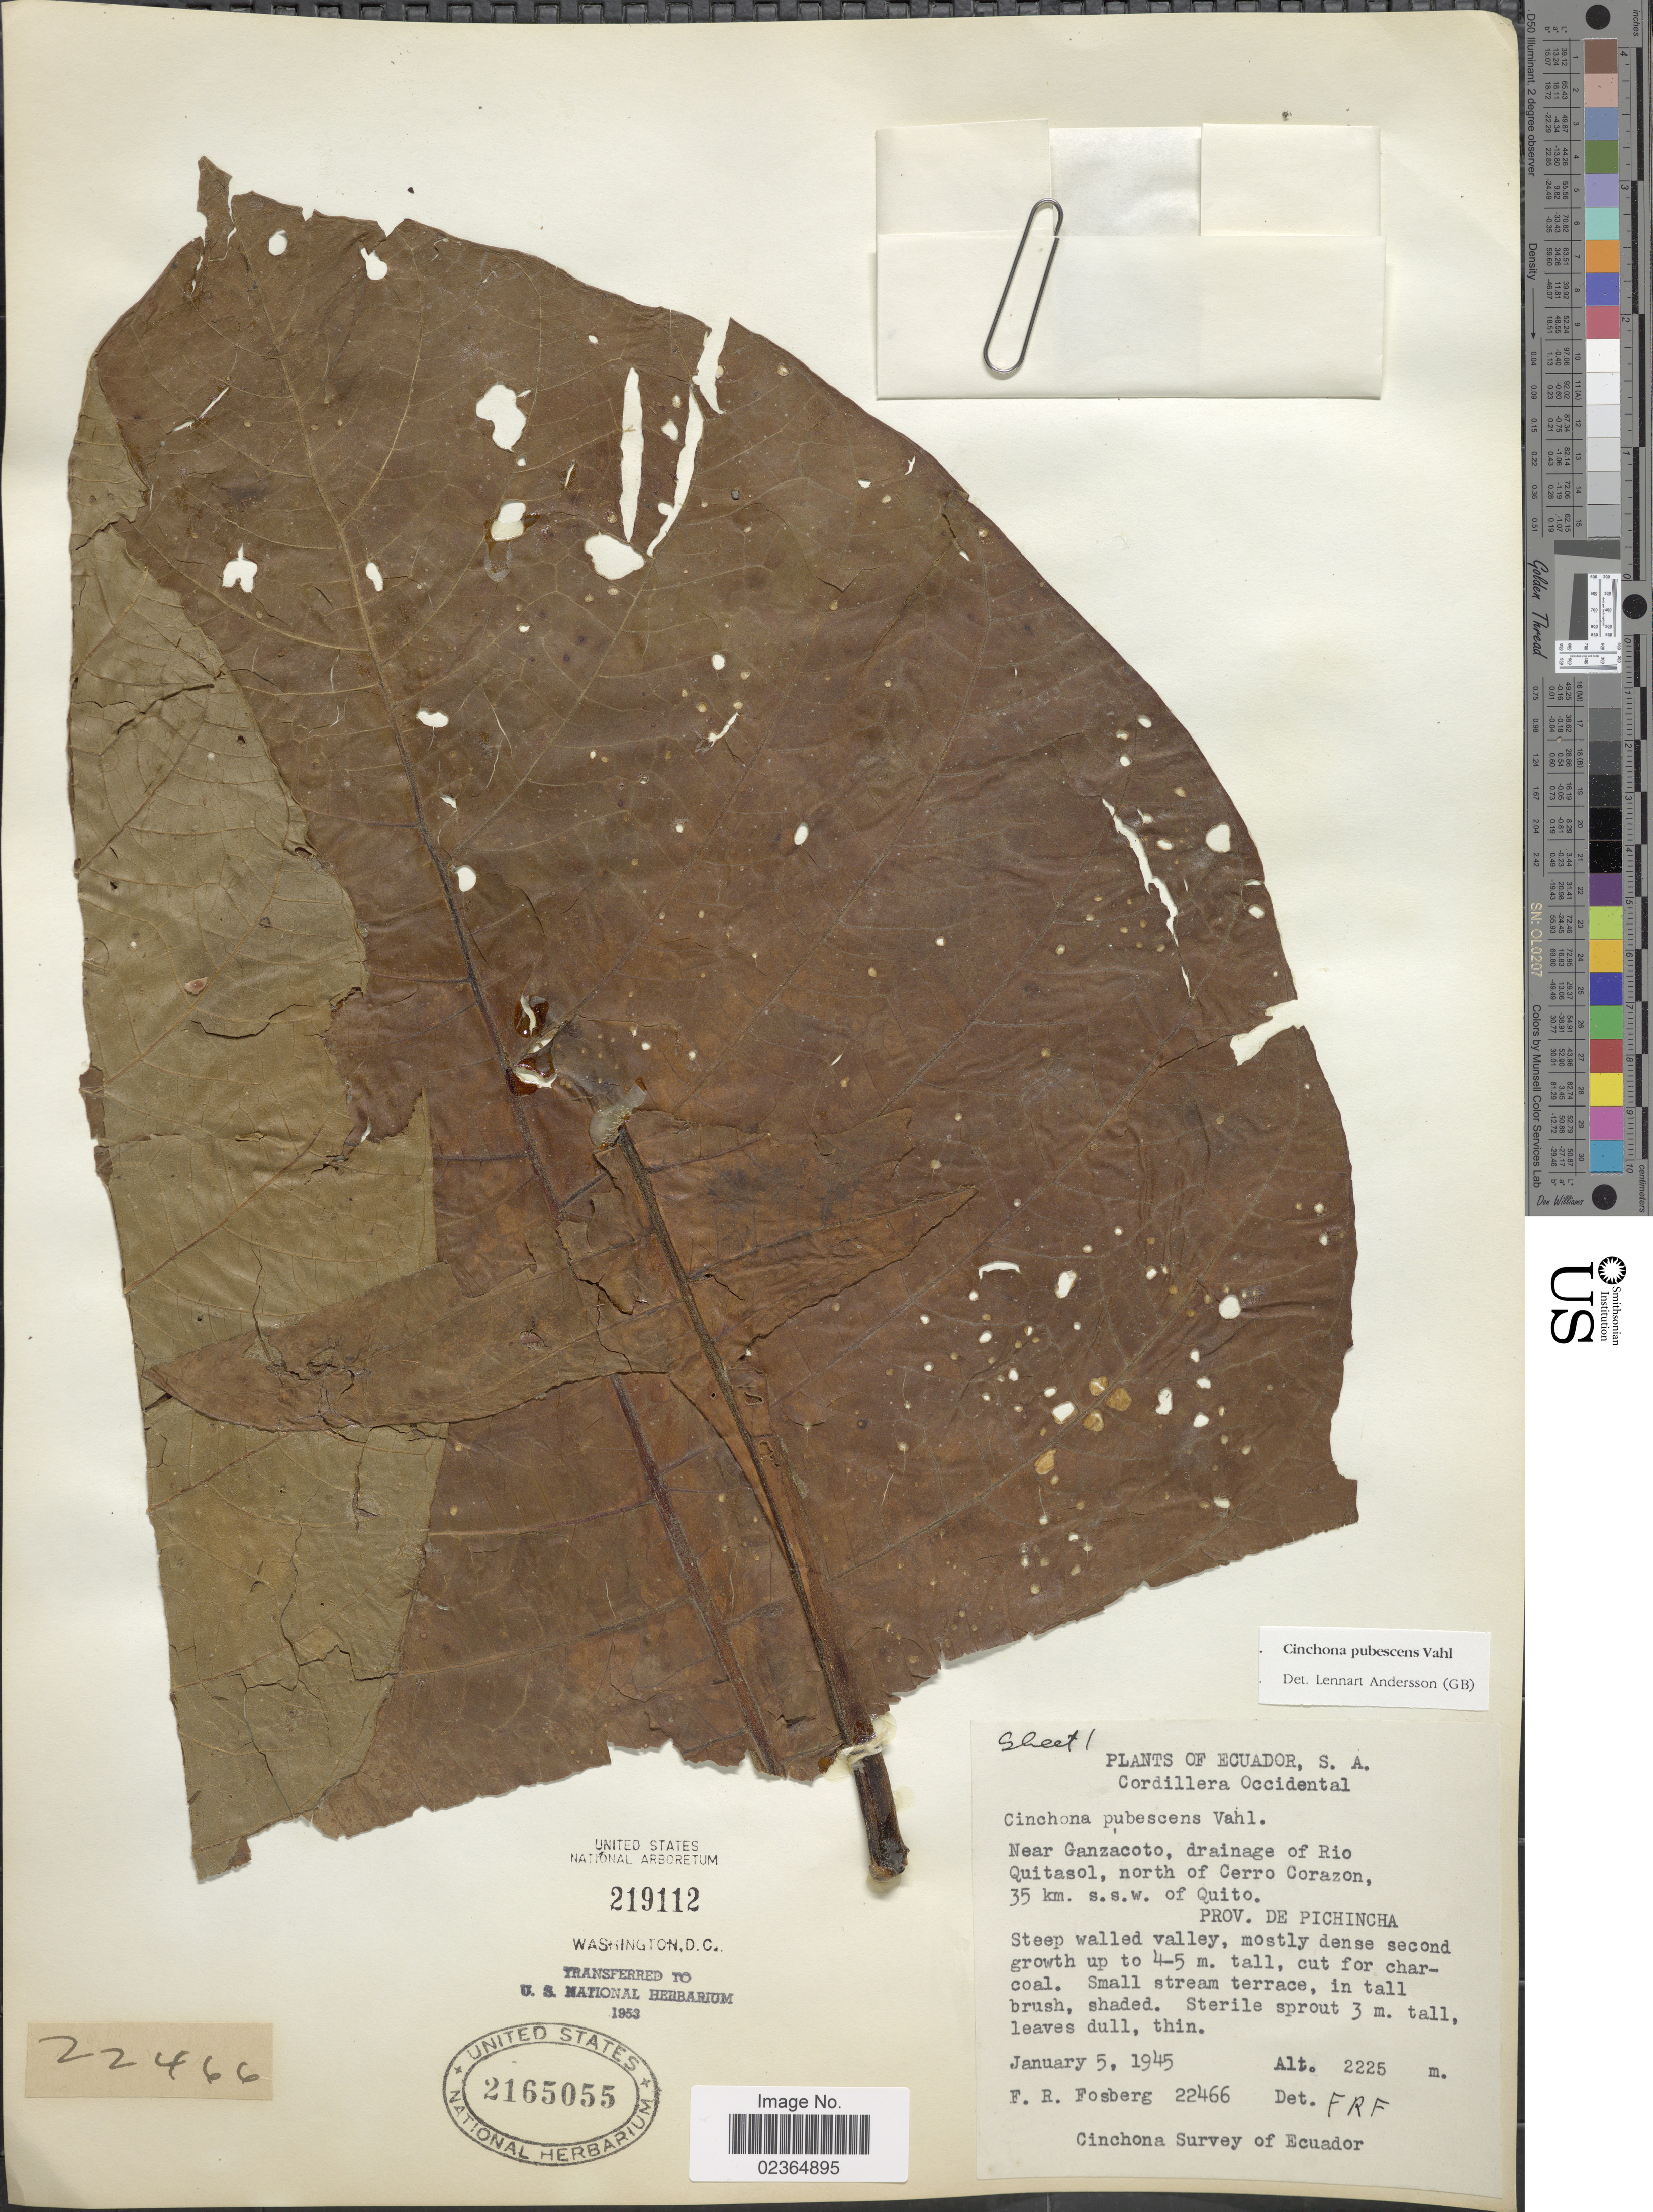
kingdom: Plantae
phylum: Tracheophyta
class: Magnoliopsida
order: Gentianales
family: Rubiaceae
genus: Cinchona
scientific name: Cinchona pubescens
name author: Vahl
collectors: F. R. Fosberg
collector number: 22466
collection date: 1945-01-05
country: Ecuador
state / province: Pichincha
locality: Cordillera Occidental. Near Ganzacoto, drainage of Rio Quitasol, north of Cerro Corazon, 35 km. s.s.w. of Quito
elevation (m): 2225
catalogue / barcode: US 2165055